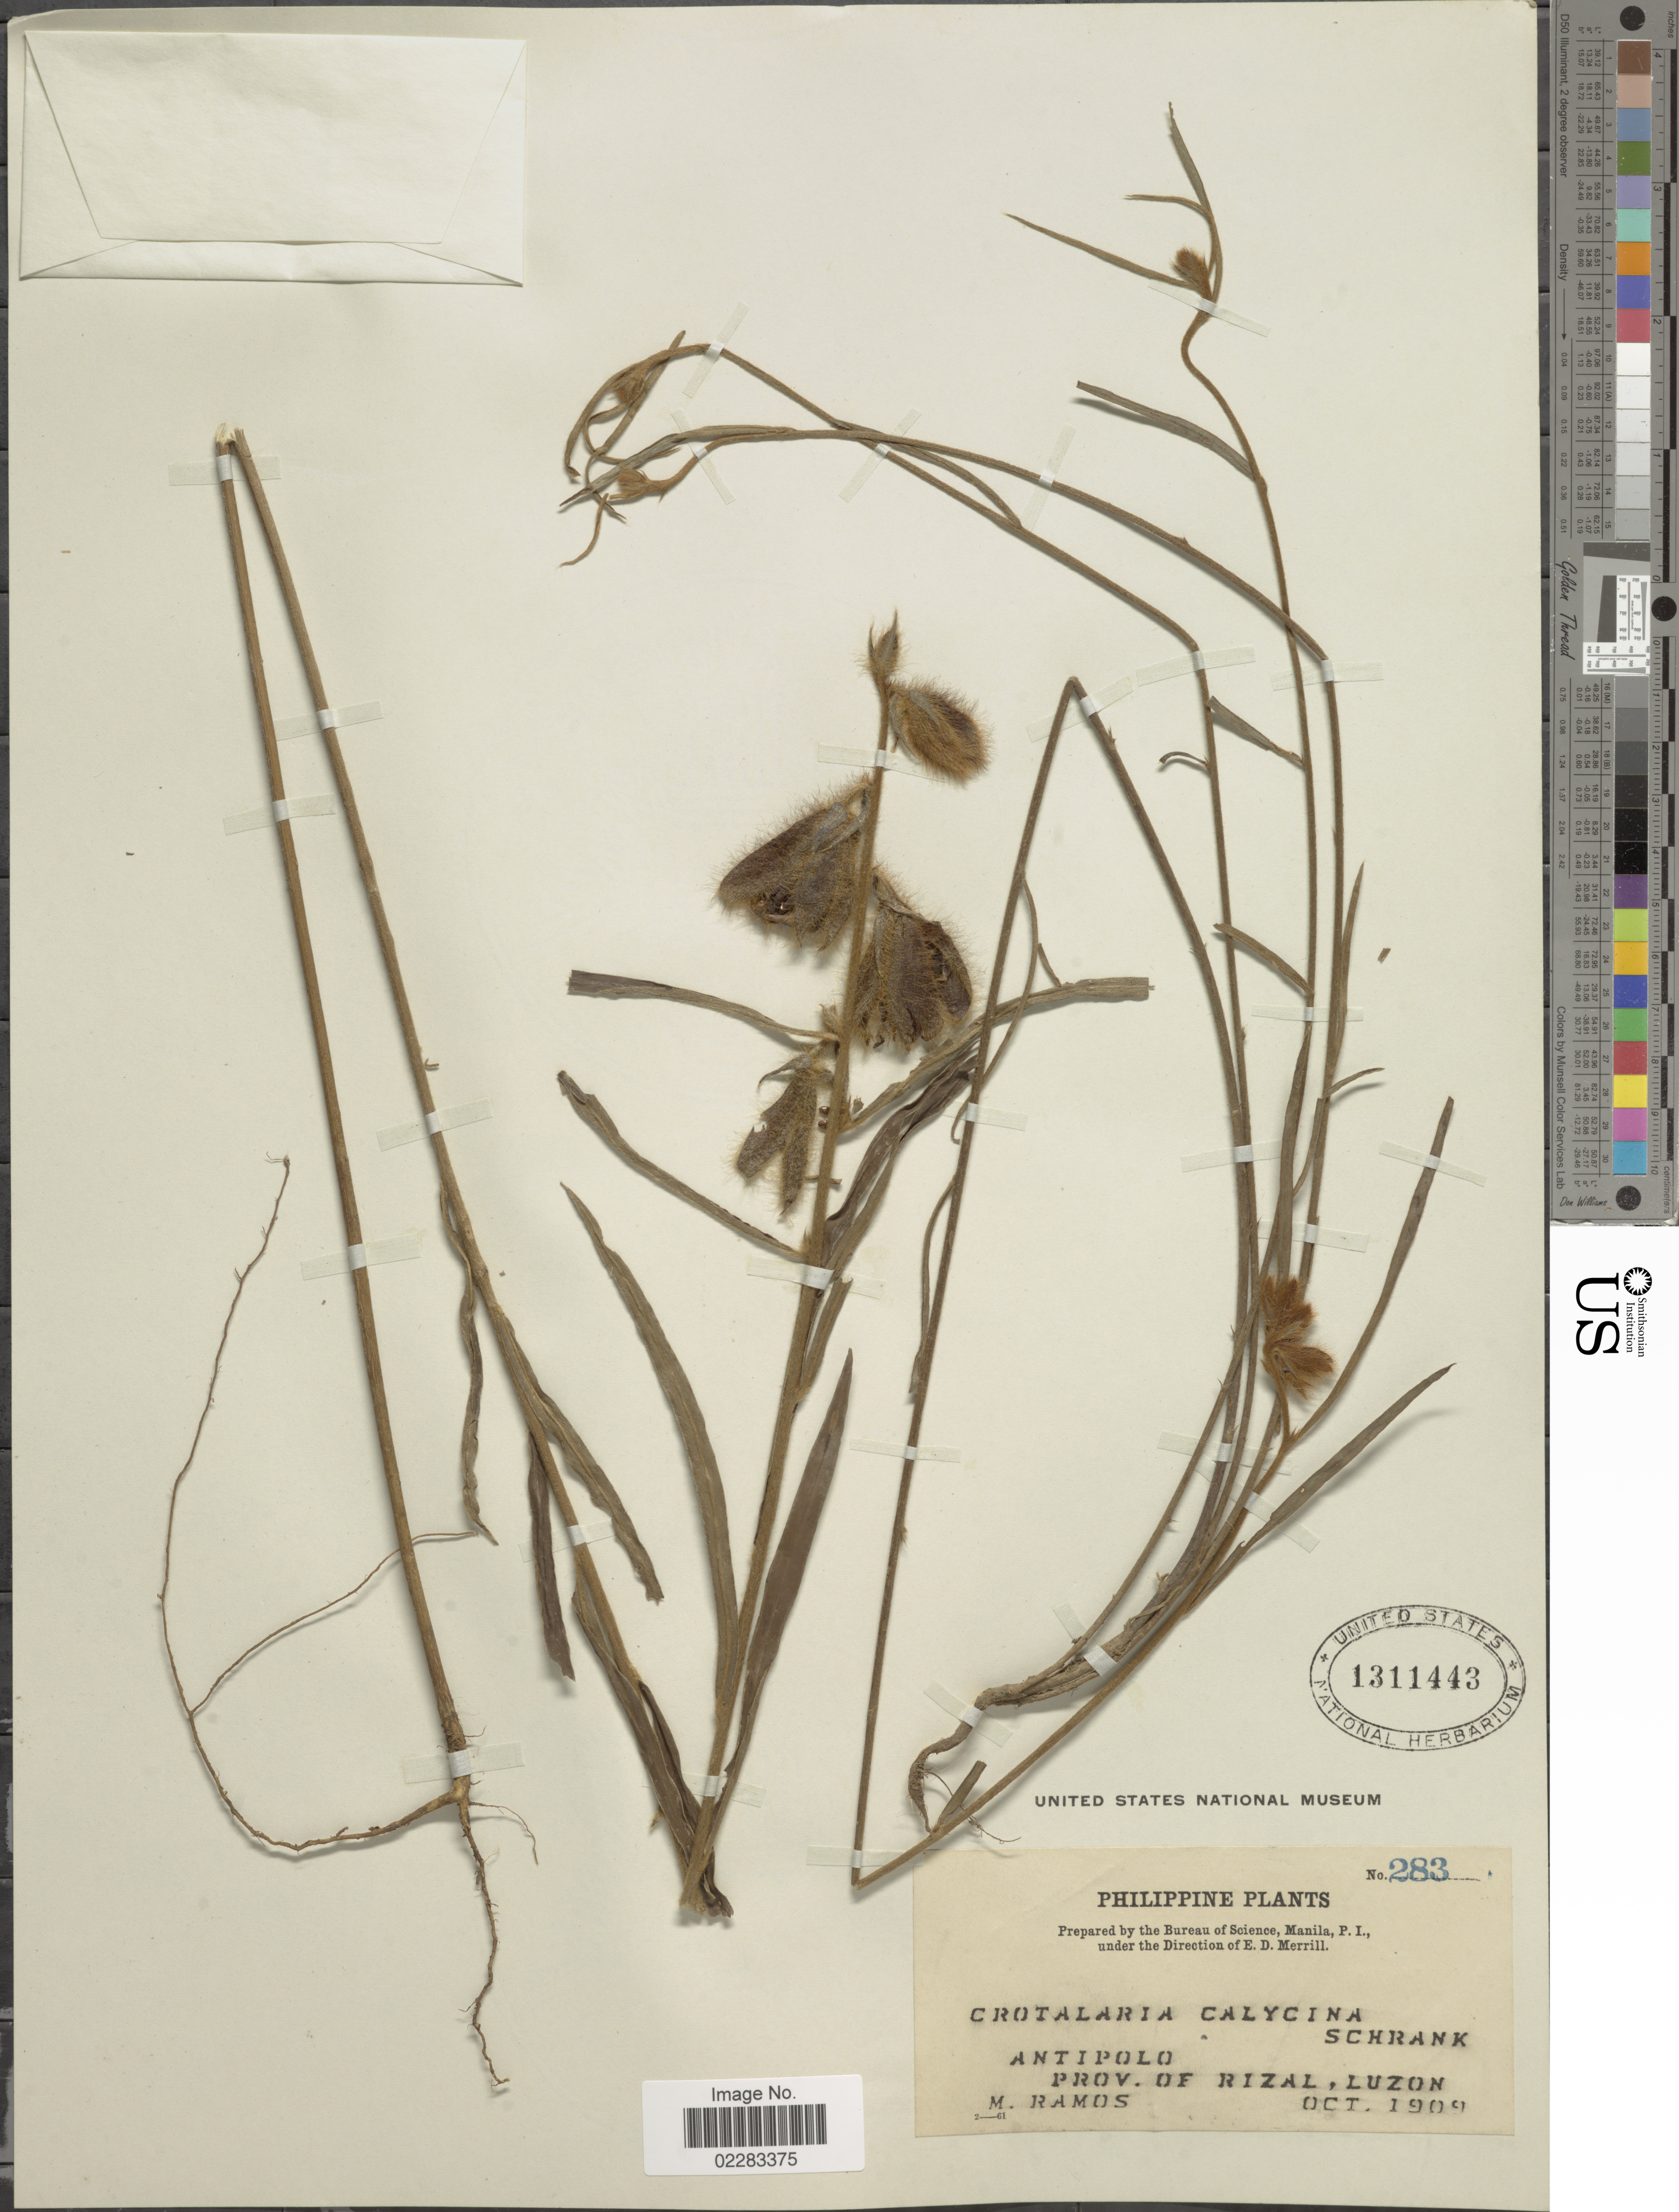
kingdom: Plantae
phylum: Tracheophyta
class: Magnoliopsida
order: Fabales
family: Fabaceae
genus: Crotalaria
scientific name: Crotalaria calycina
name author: Schrank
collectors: M. Ramos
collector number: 283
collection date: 1909-10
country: Philippines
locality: Antipolo, Prov. of Rizal, Luzon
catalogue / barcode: US 1311443